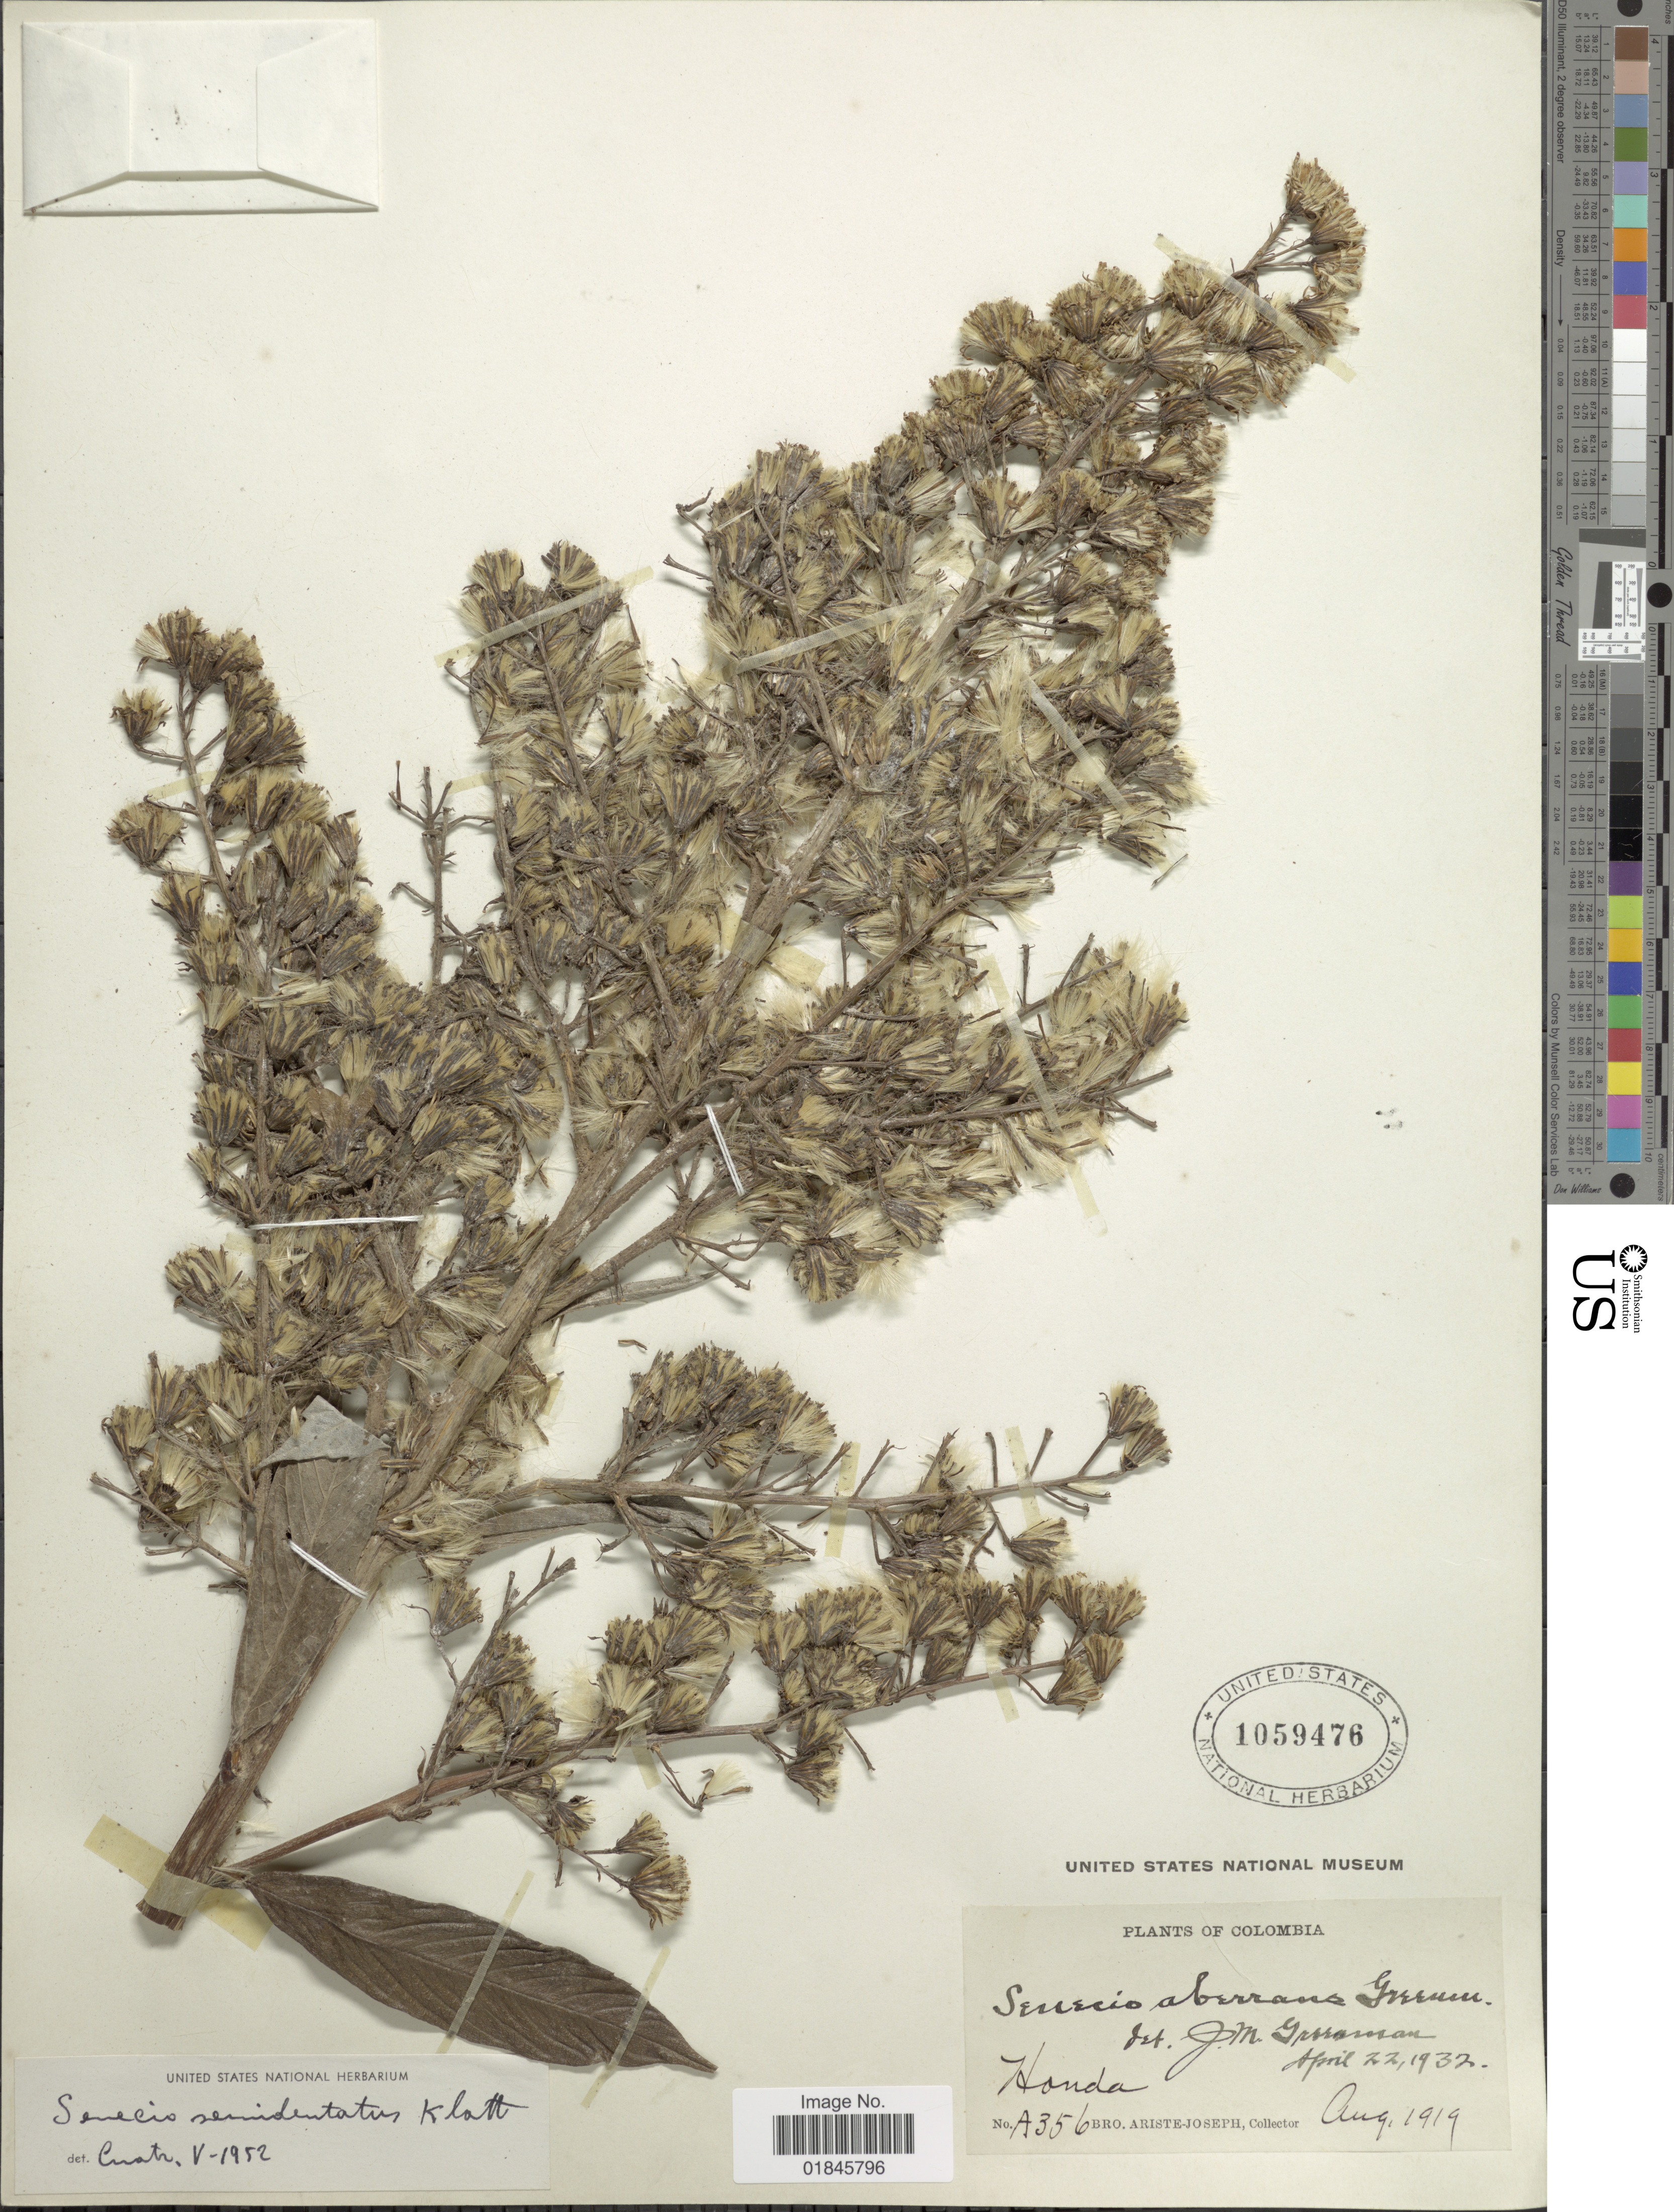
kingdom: Plantae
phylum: Tracheophyta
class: Magnoliopsida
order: Asterales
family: Asteraceae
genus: Pentacalia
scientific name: Pentacalia reflexa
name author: (Kunth) Cuatrec.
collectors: Bro. Ariste-Joseph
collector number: A356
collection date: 1919-08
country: Colombia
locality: Honda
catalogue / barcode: US 1059476